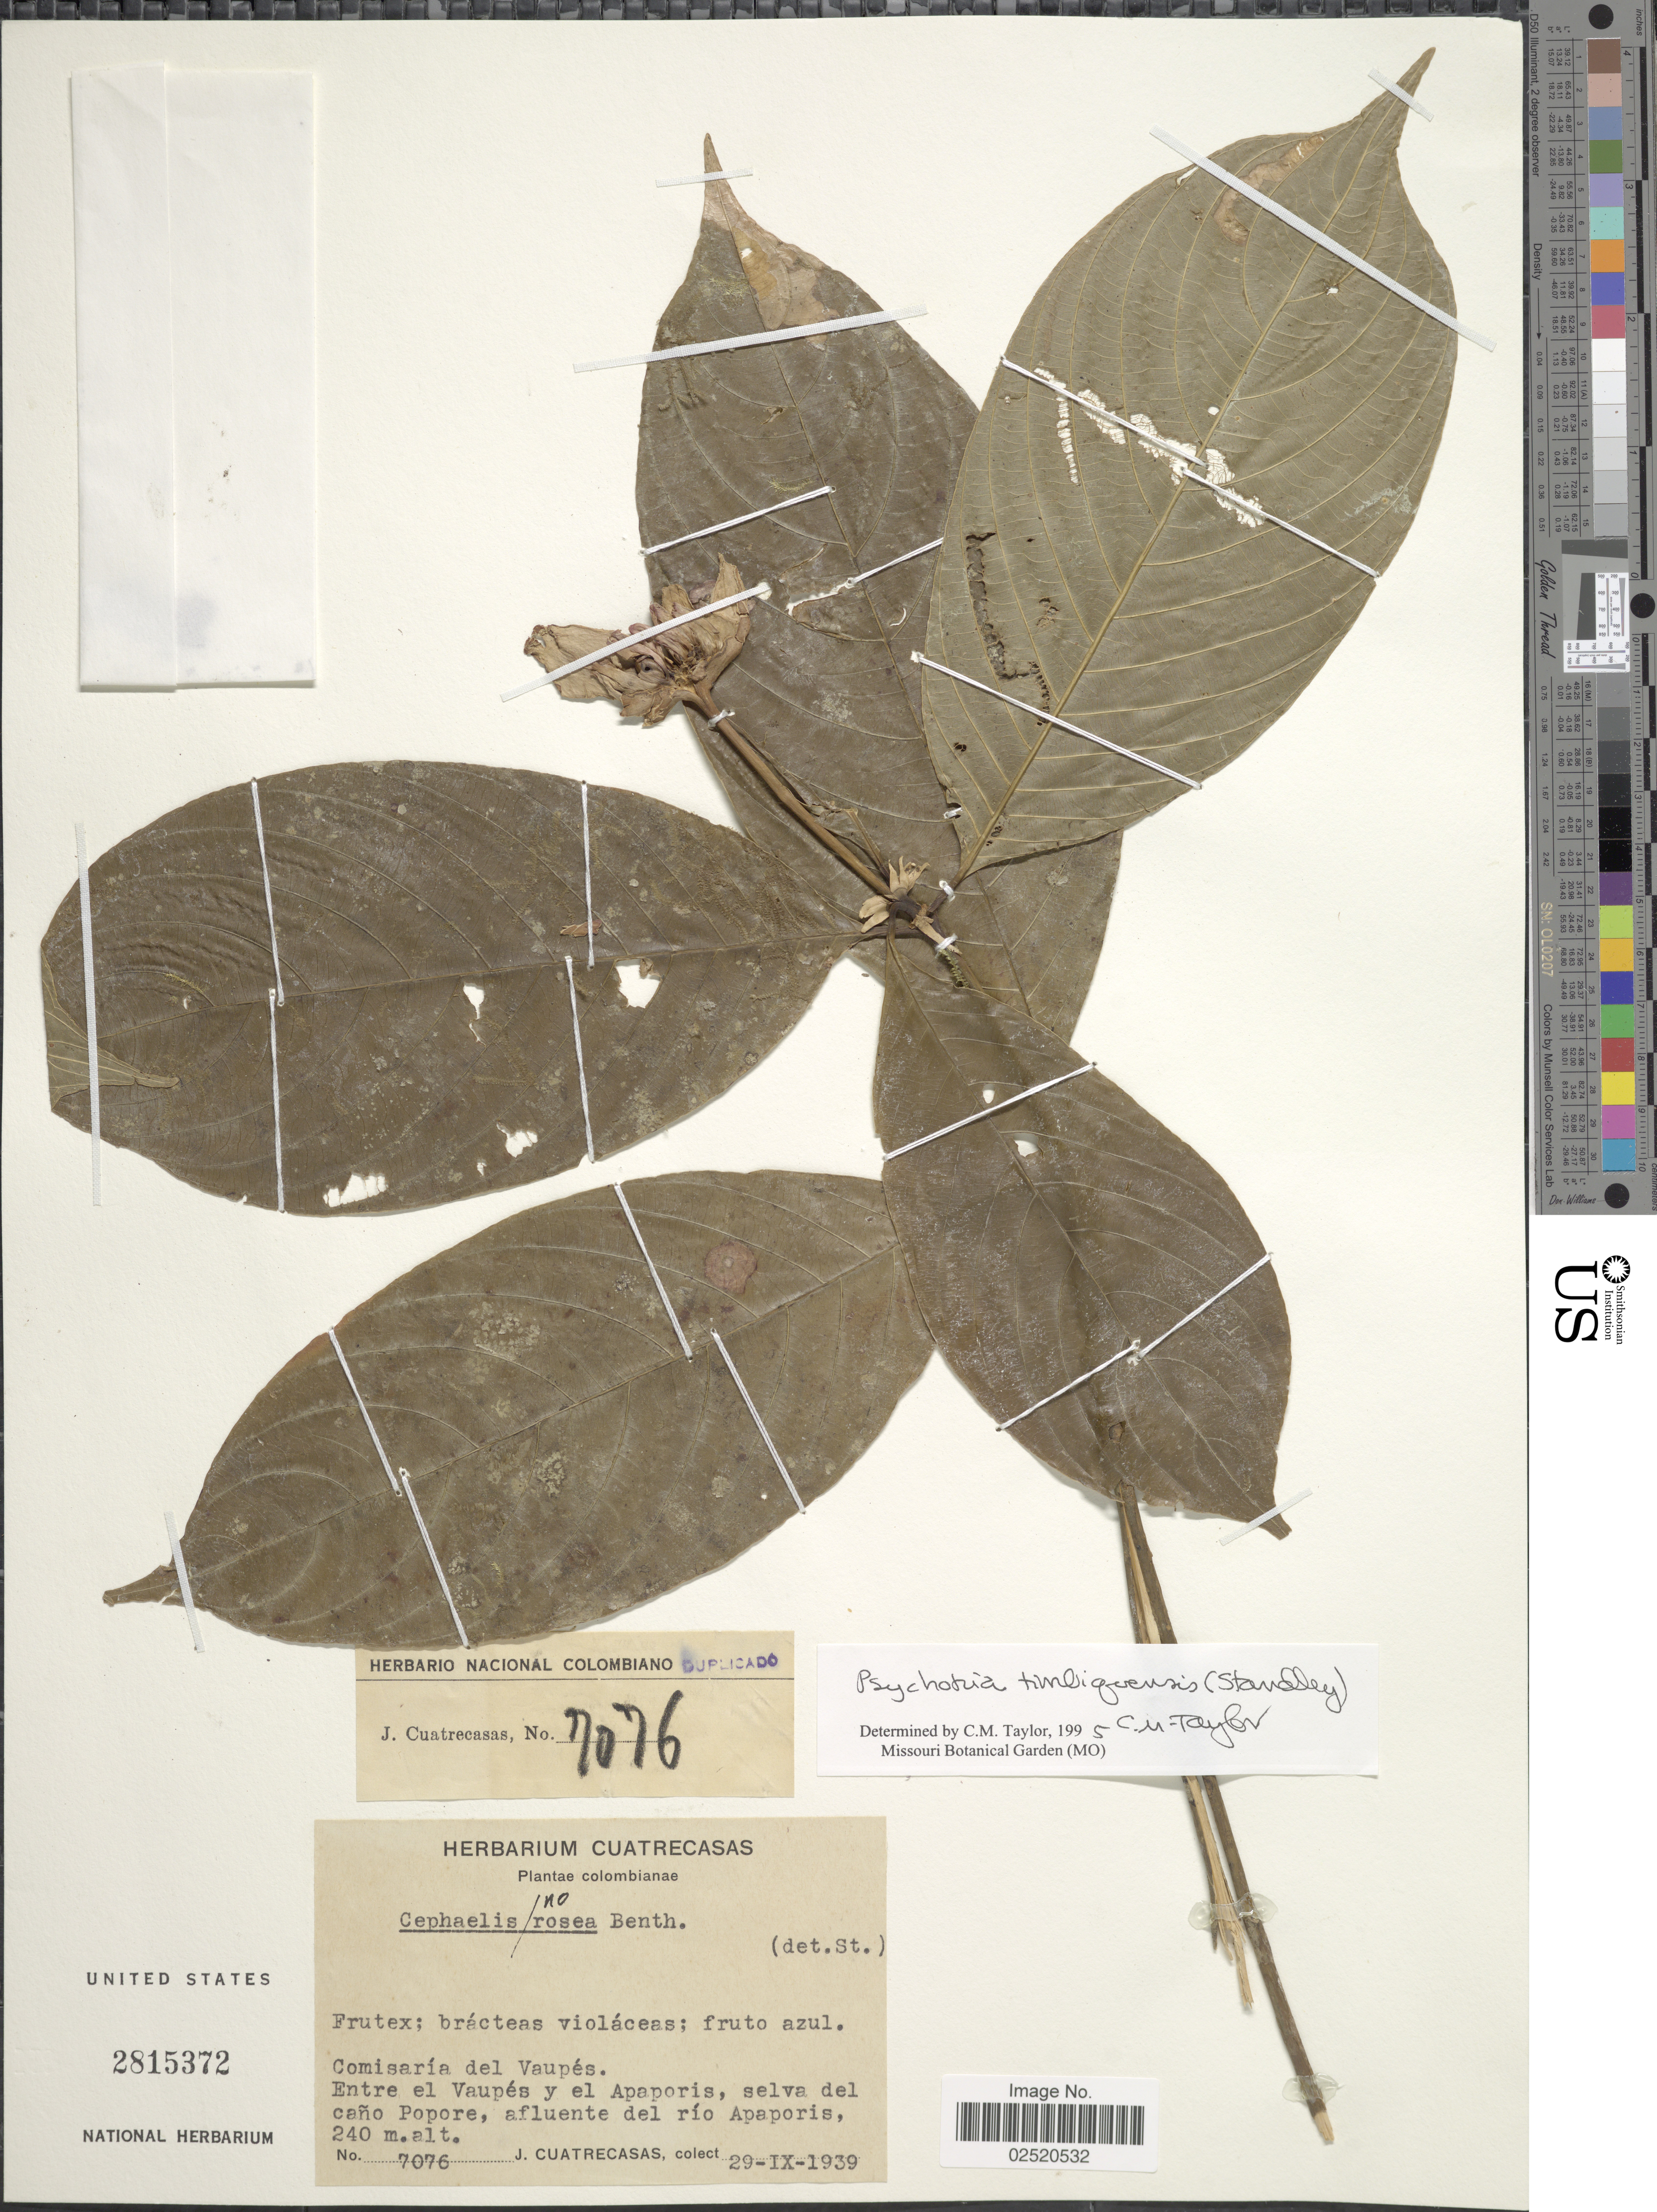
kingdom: Plantae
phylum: Tracheophyta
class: Magnoliopsida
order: Gentianales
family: Rubiaceae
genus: Psychotria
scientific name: Psychotria timbiquensis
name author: (Standl.) C.M. Taylor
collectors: J. Cuatrecasas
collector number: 7076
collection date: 1939-09-29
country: Colombia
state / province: Vaupés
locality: Entre el Vaupés y el Apaporis, selva del caño Popore, afluente del río Apaporis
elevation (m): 240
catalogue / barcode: US 2815372